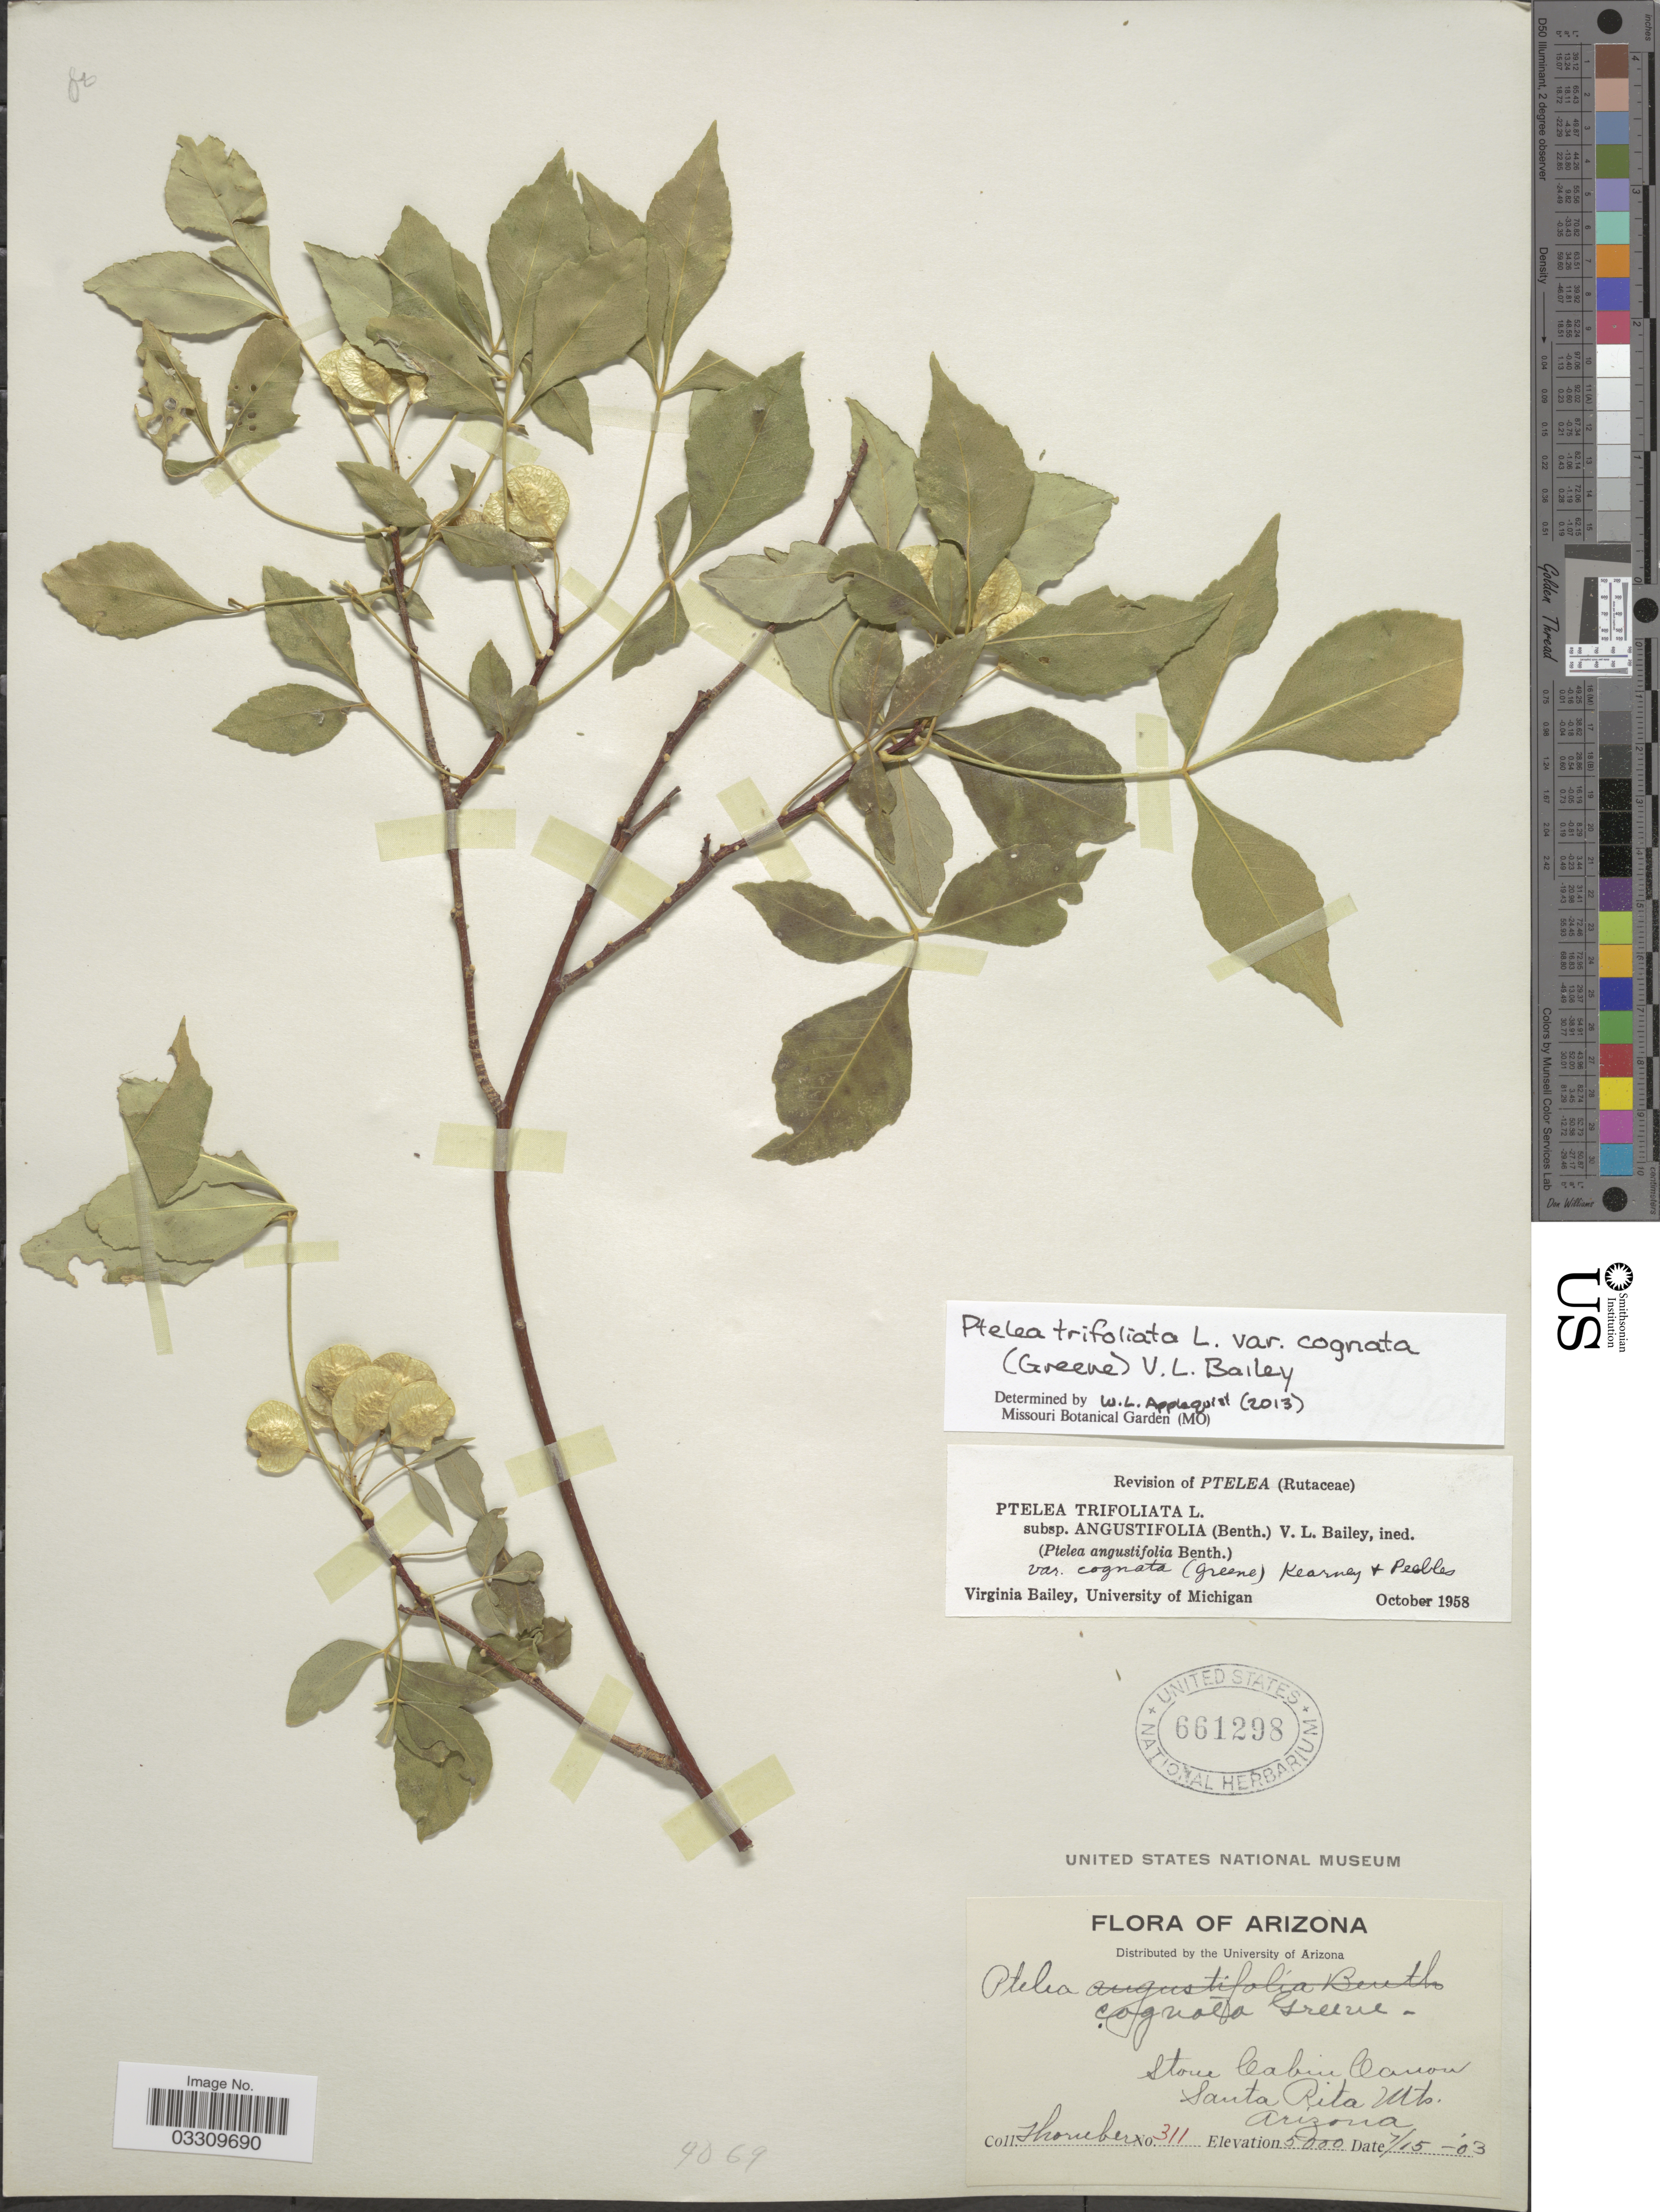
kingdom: Plantae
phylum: Tracheophyta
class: Magnoliopsida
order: Sapindales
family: Rutaceae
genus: Ptelea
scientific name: Ptelea trifoliata var. cognata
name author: (Greene) V. L. Bailey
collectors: Thoruber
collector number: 311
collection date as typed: Transcribed d/m/y: 15/7/3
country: United States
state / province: Arizona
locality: Stone Cabin Canon, Santa Rita Mts.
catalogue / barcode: US 661298